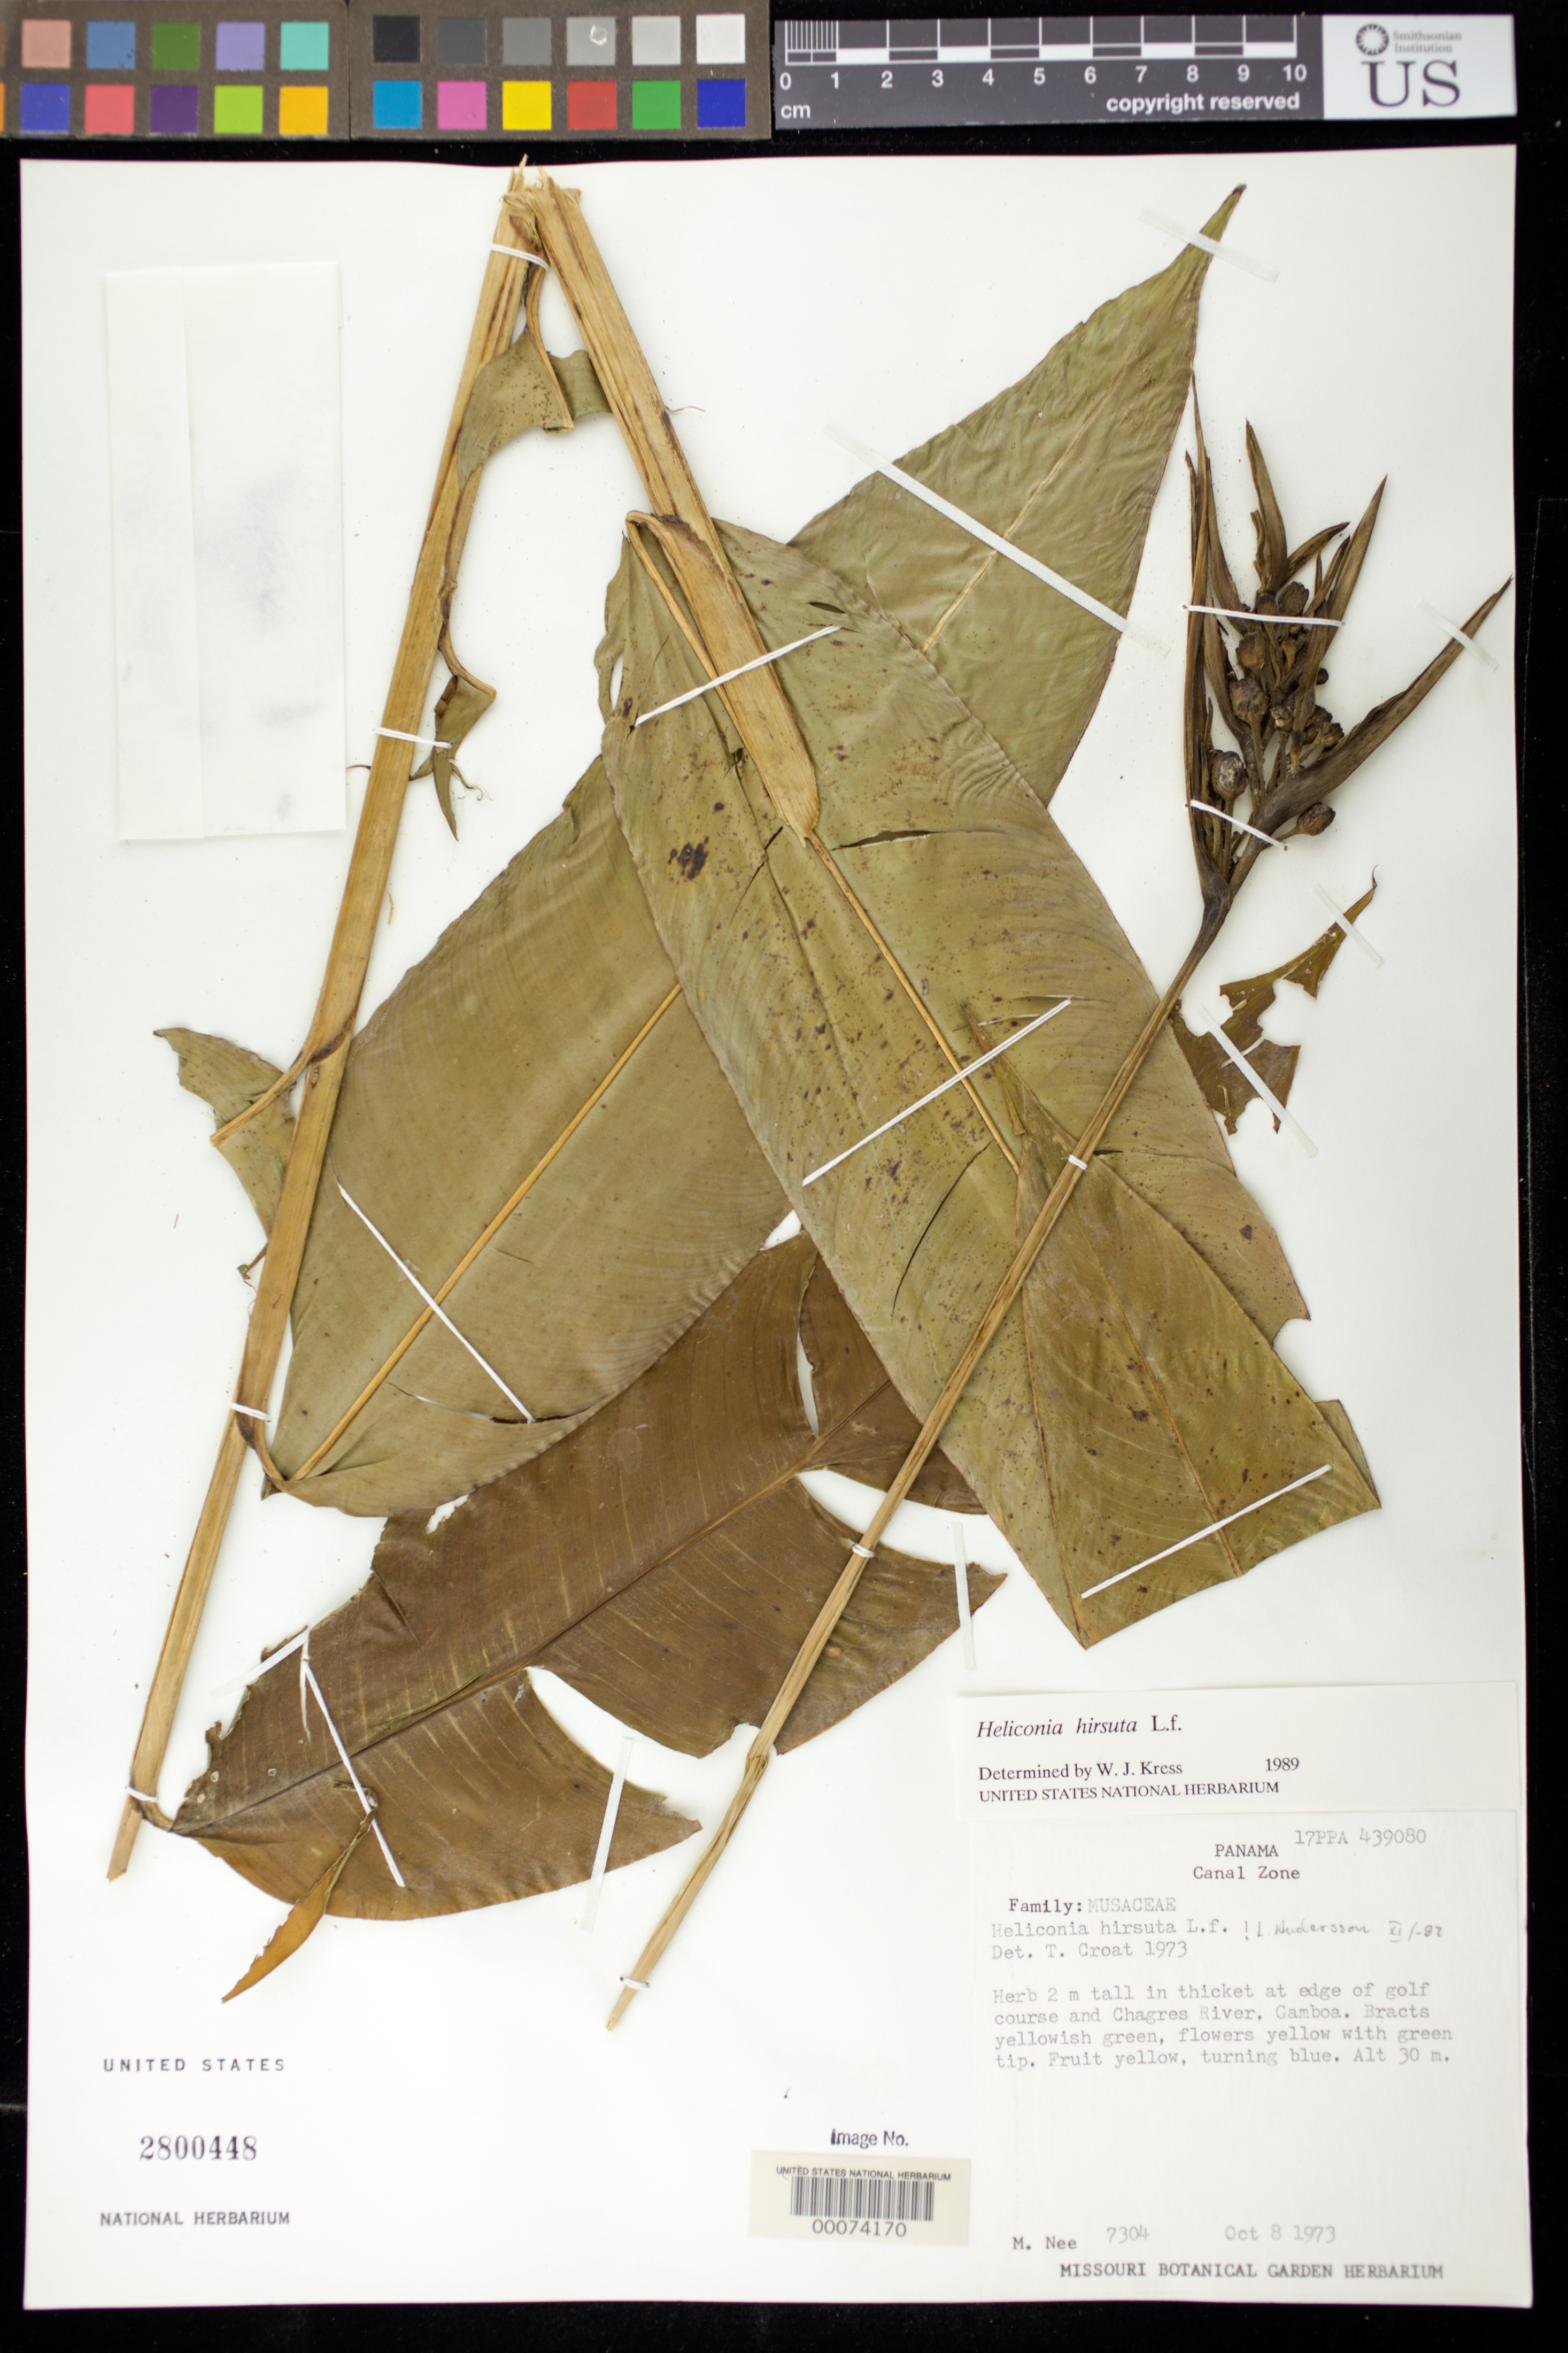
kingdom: Plantae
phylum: Tracheophyta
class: Liliopsida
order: Zingiberales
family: Heliconiaceae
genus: Heliconia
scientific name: Heliconia hirsuta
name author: L. f.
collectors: M. Nee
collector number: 7304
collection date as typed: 08 Oct 1973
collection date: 1973-10-08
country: Panama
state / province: Colón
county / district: Canal Zone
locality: At edge of golf course and Chagres River, Gamboa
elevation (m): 30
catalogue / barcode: US 2800448